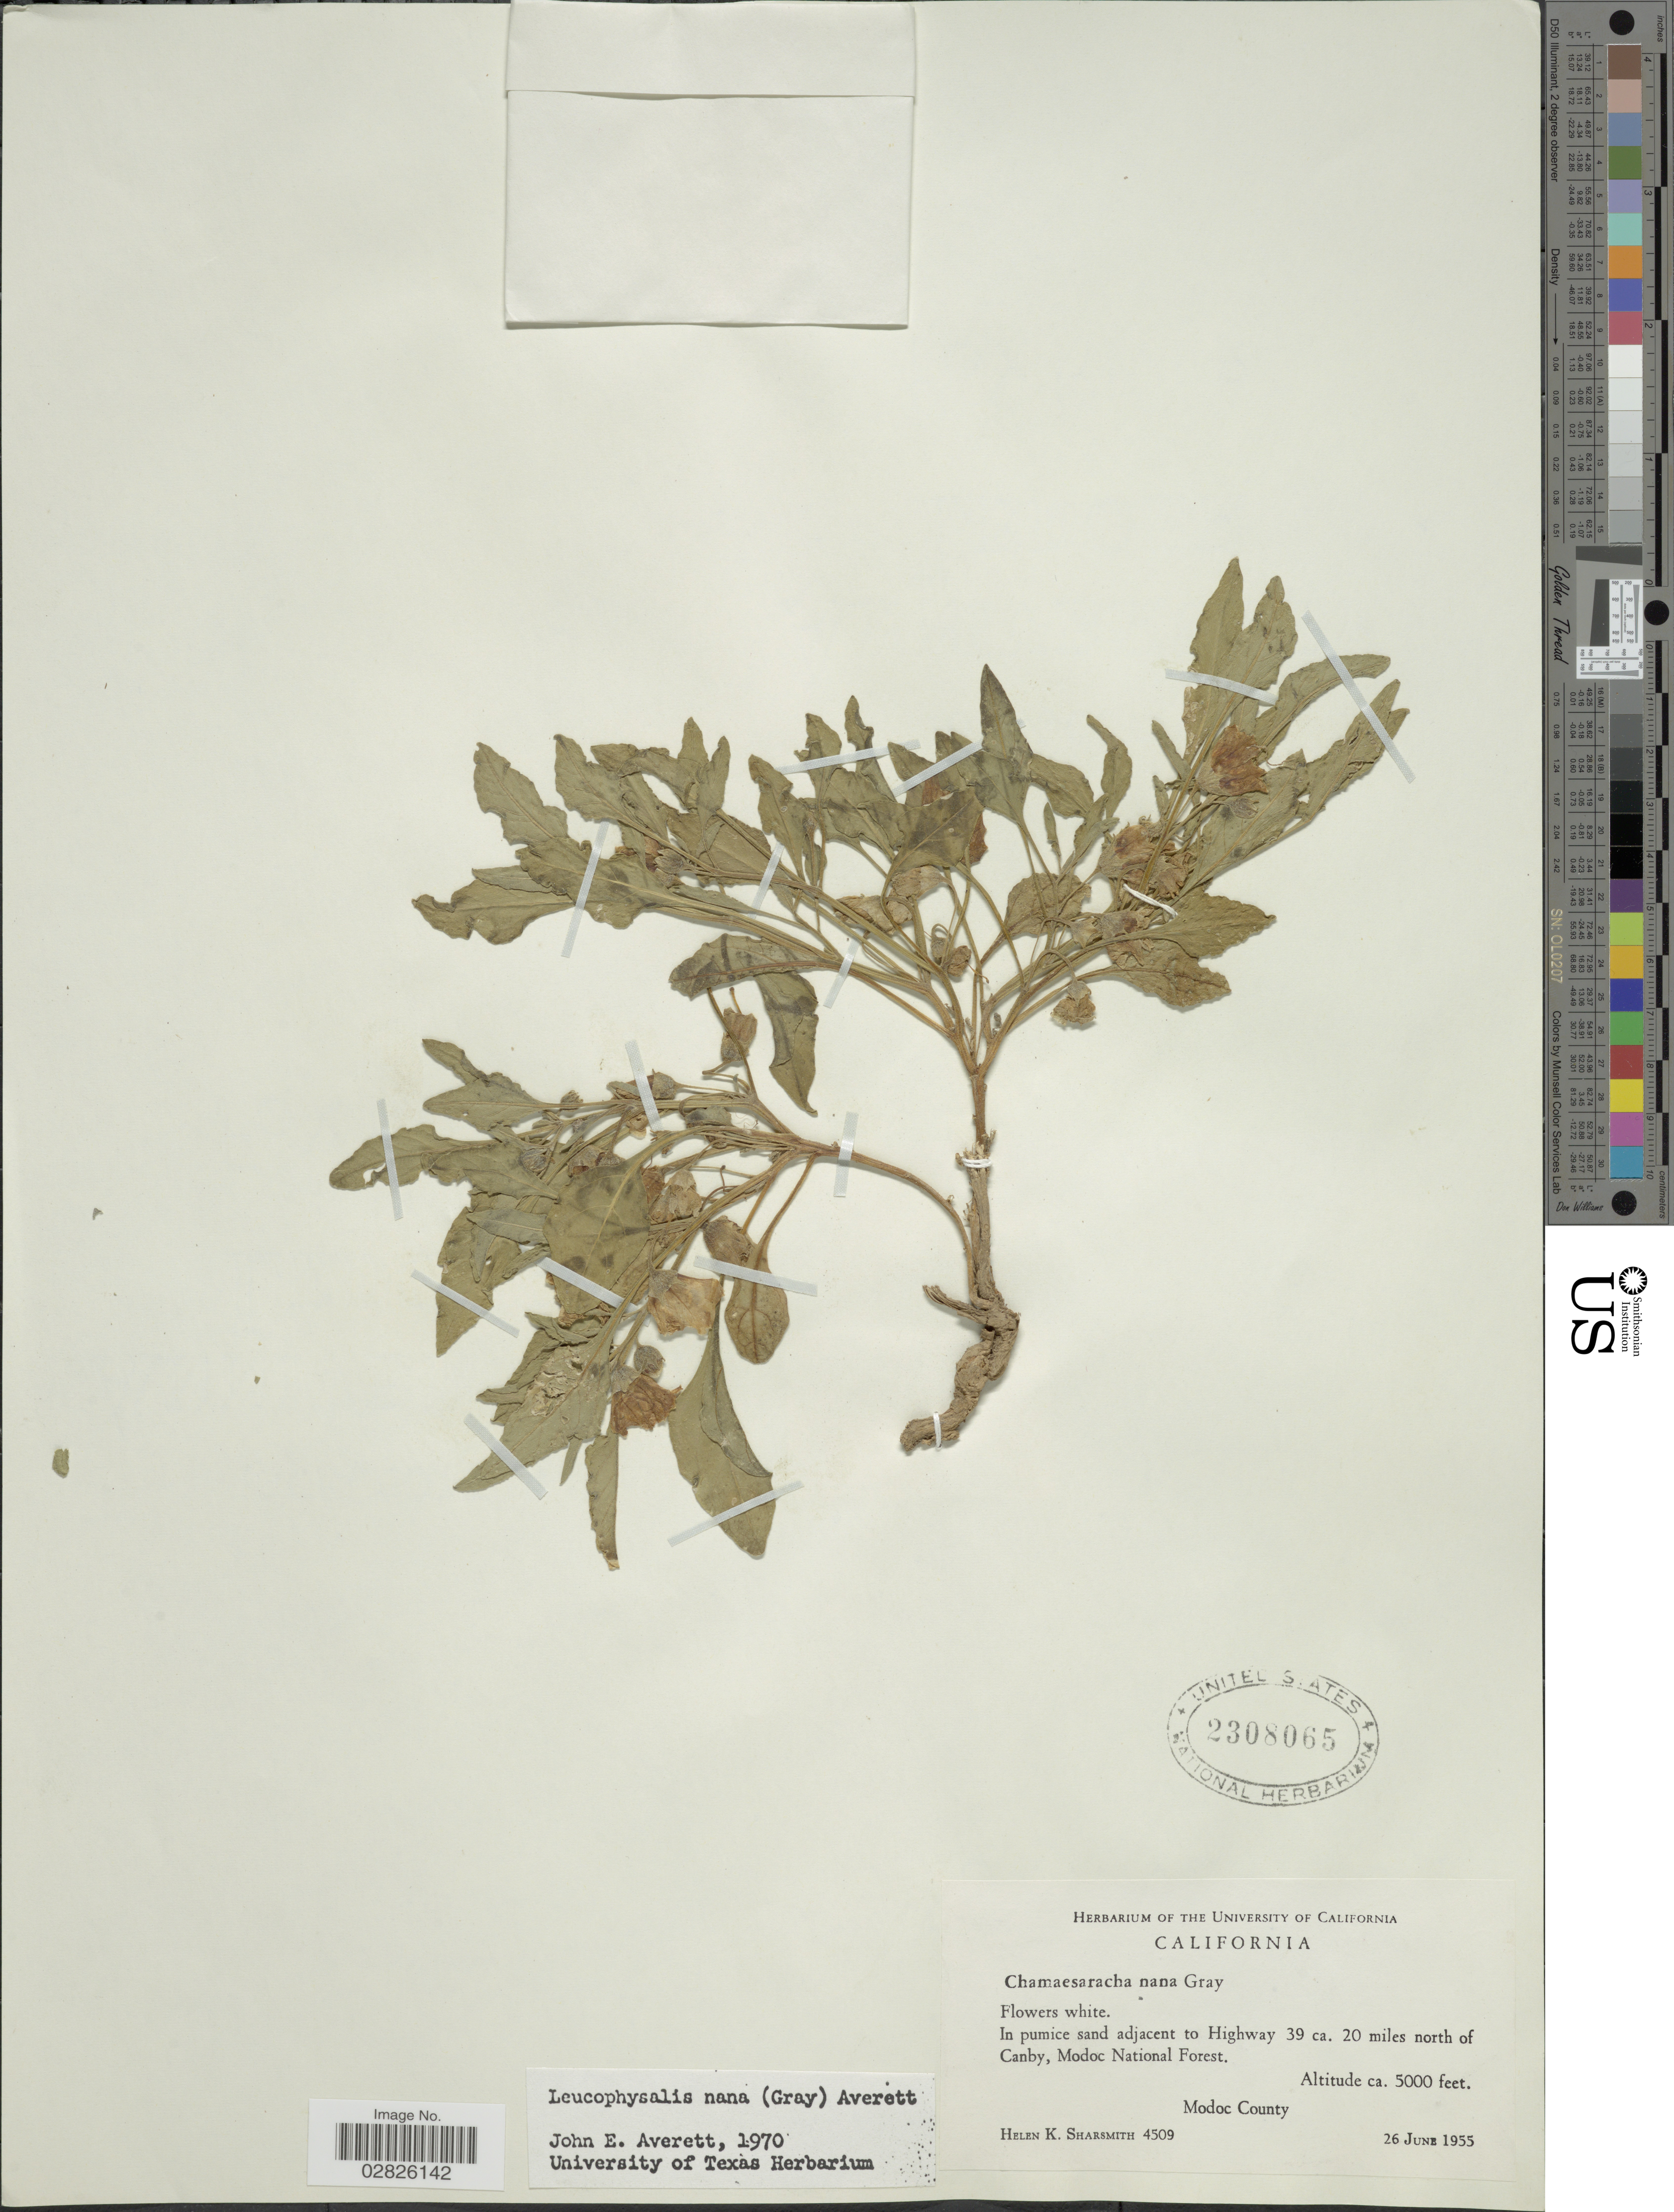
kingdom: Plantae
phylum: Tracheophyta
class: Magnoliopsida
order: Solanales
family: Solanaceae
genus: Leucophysalis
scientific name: Leucophysalis nana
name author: (A. Gray) Averett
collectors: H. Sharsmith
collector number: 4509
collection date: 1955-06-26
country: United States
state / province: California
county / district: Modoc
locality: In pumice sand adjacent to Highway 39 ca. 20 miles north of Canby, Modoc National Forest. Modoc County.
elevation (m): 1524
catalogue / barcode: US 2308065